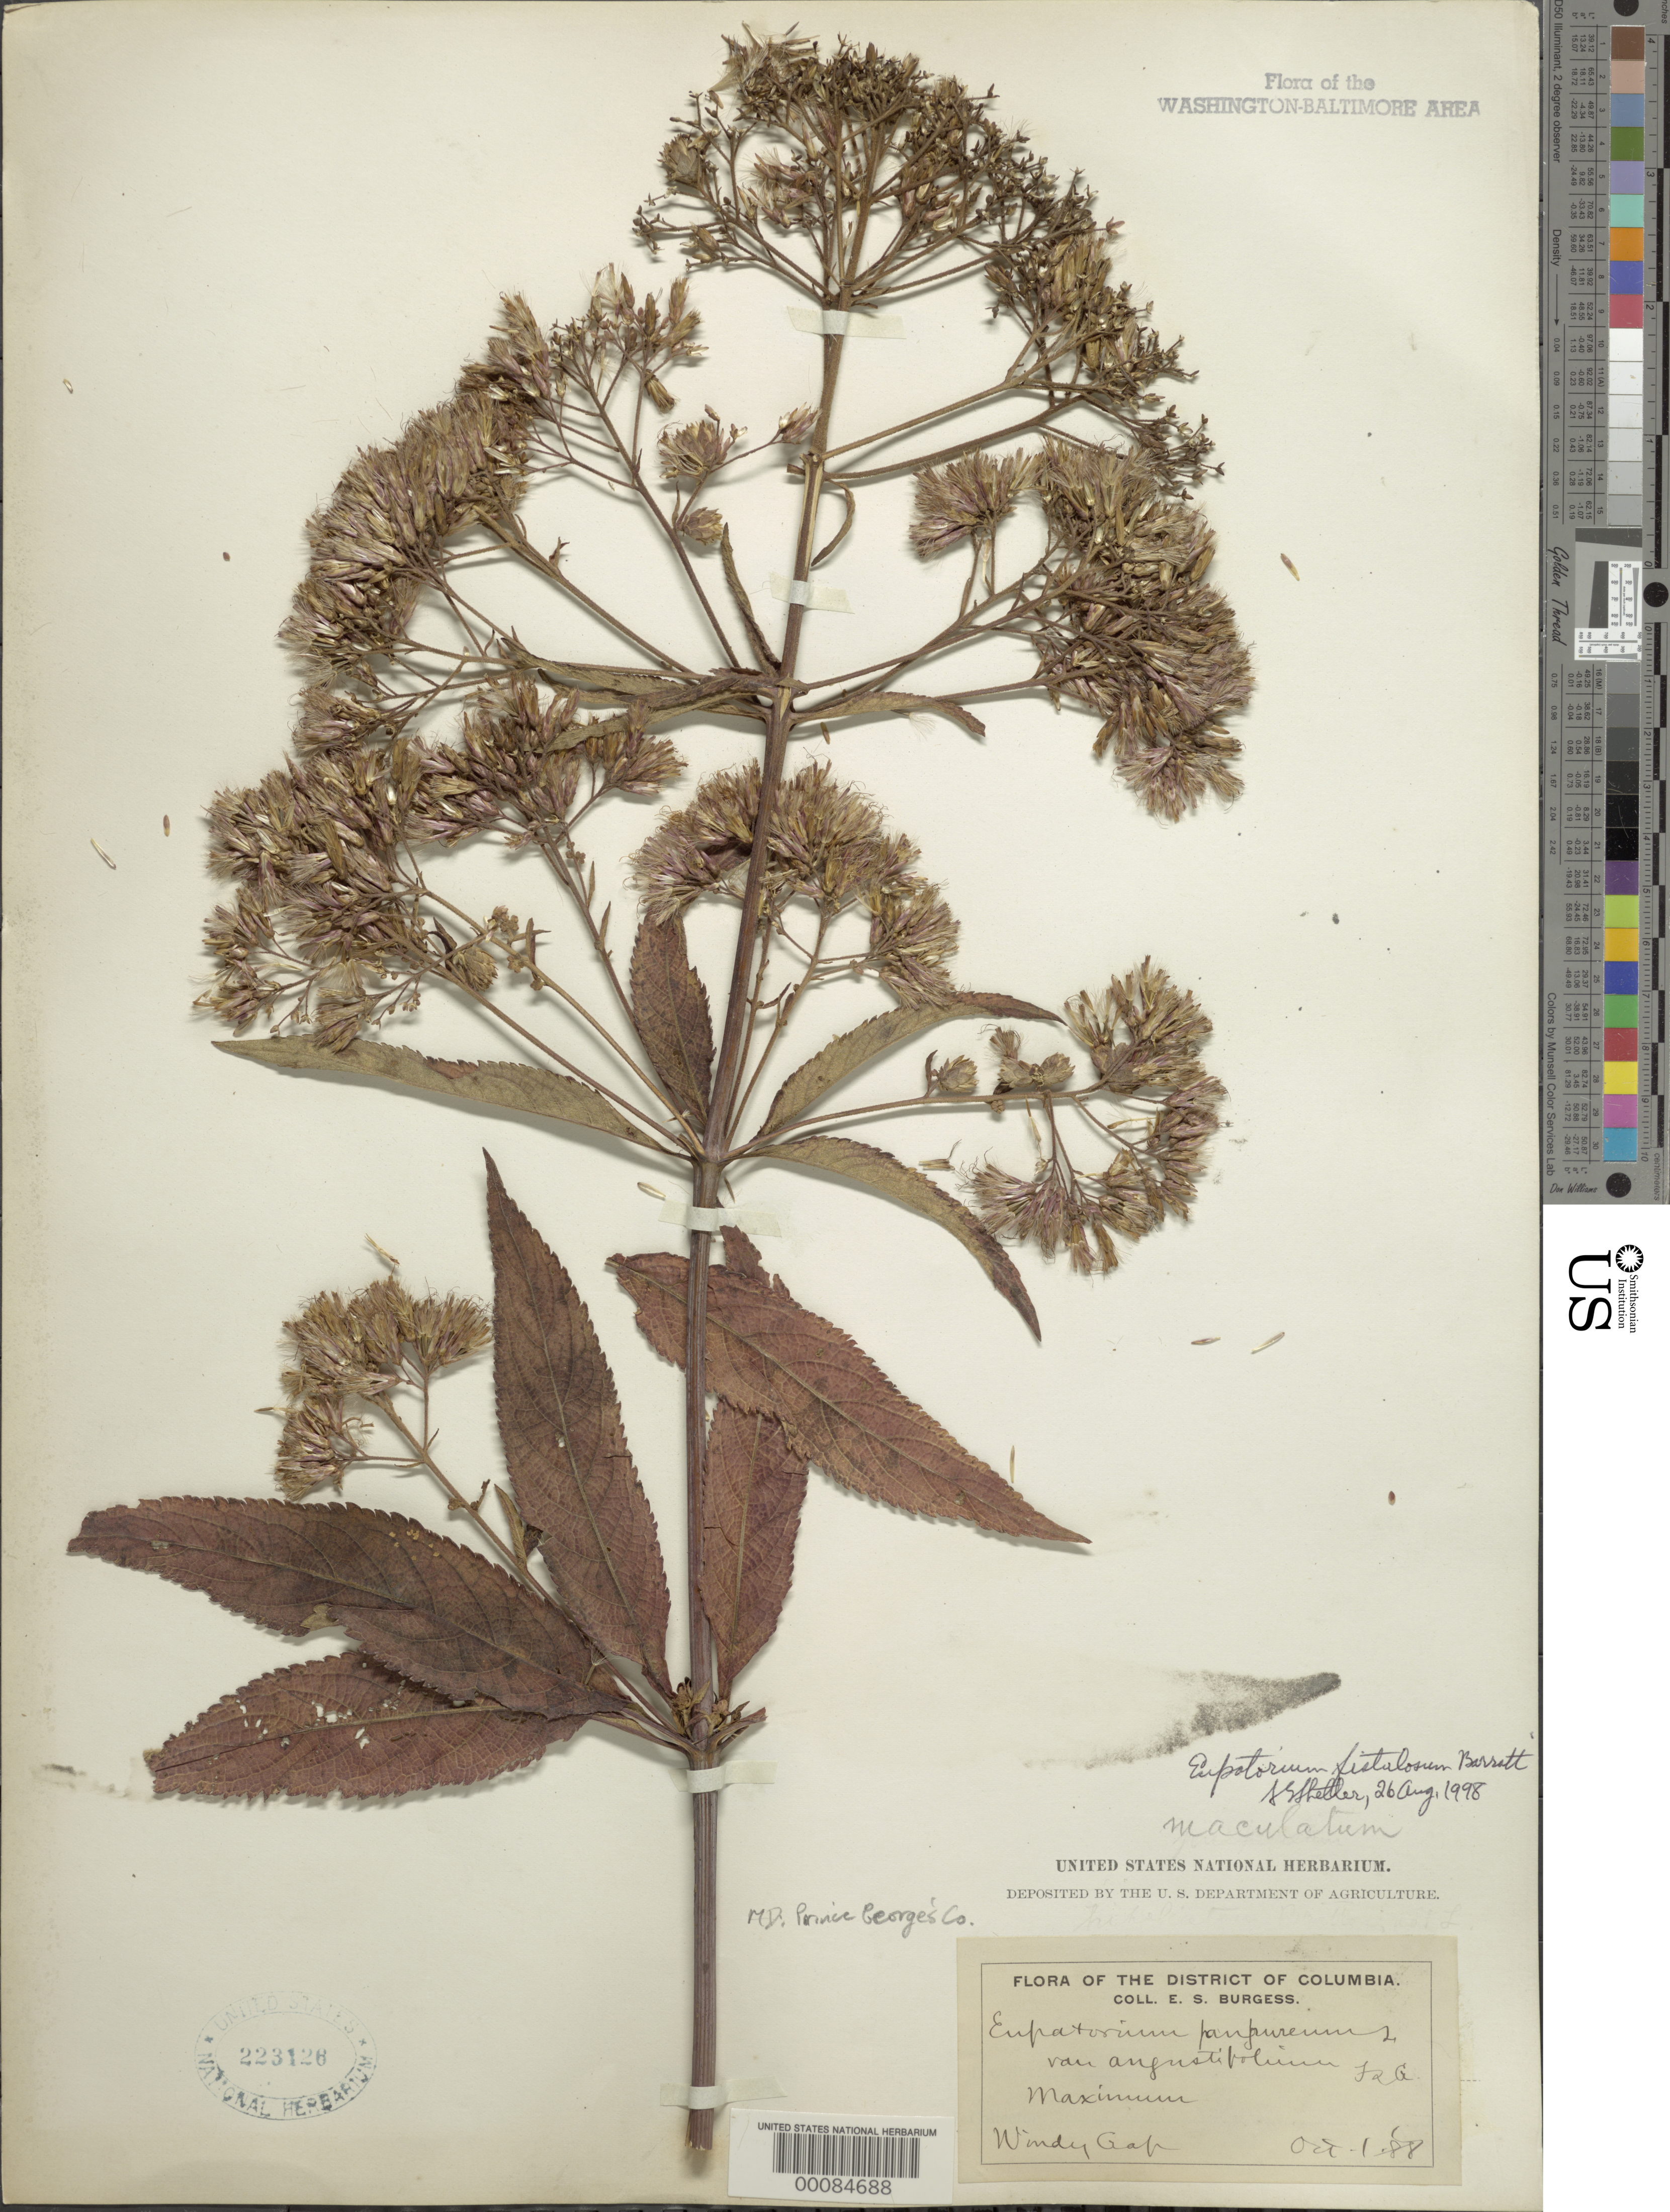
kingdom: Plantae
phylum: Tracheophyta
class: Magnoliopsida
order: Asterales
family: Asteraceae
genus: Eupatorium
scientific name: Eupatorium fistulosum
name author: Barratt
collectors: E. Burgess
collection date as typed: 01 Oct 1888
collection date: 1888-10-01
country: United States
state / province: Maryland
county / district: Prince George's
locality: Windy Gap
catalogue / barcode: US 223126